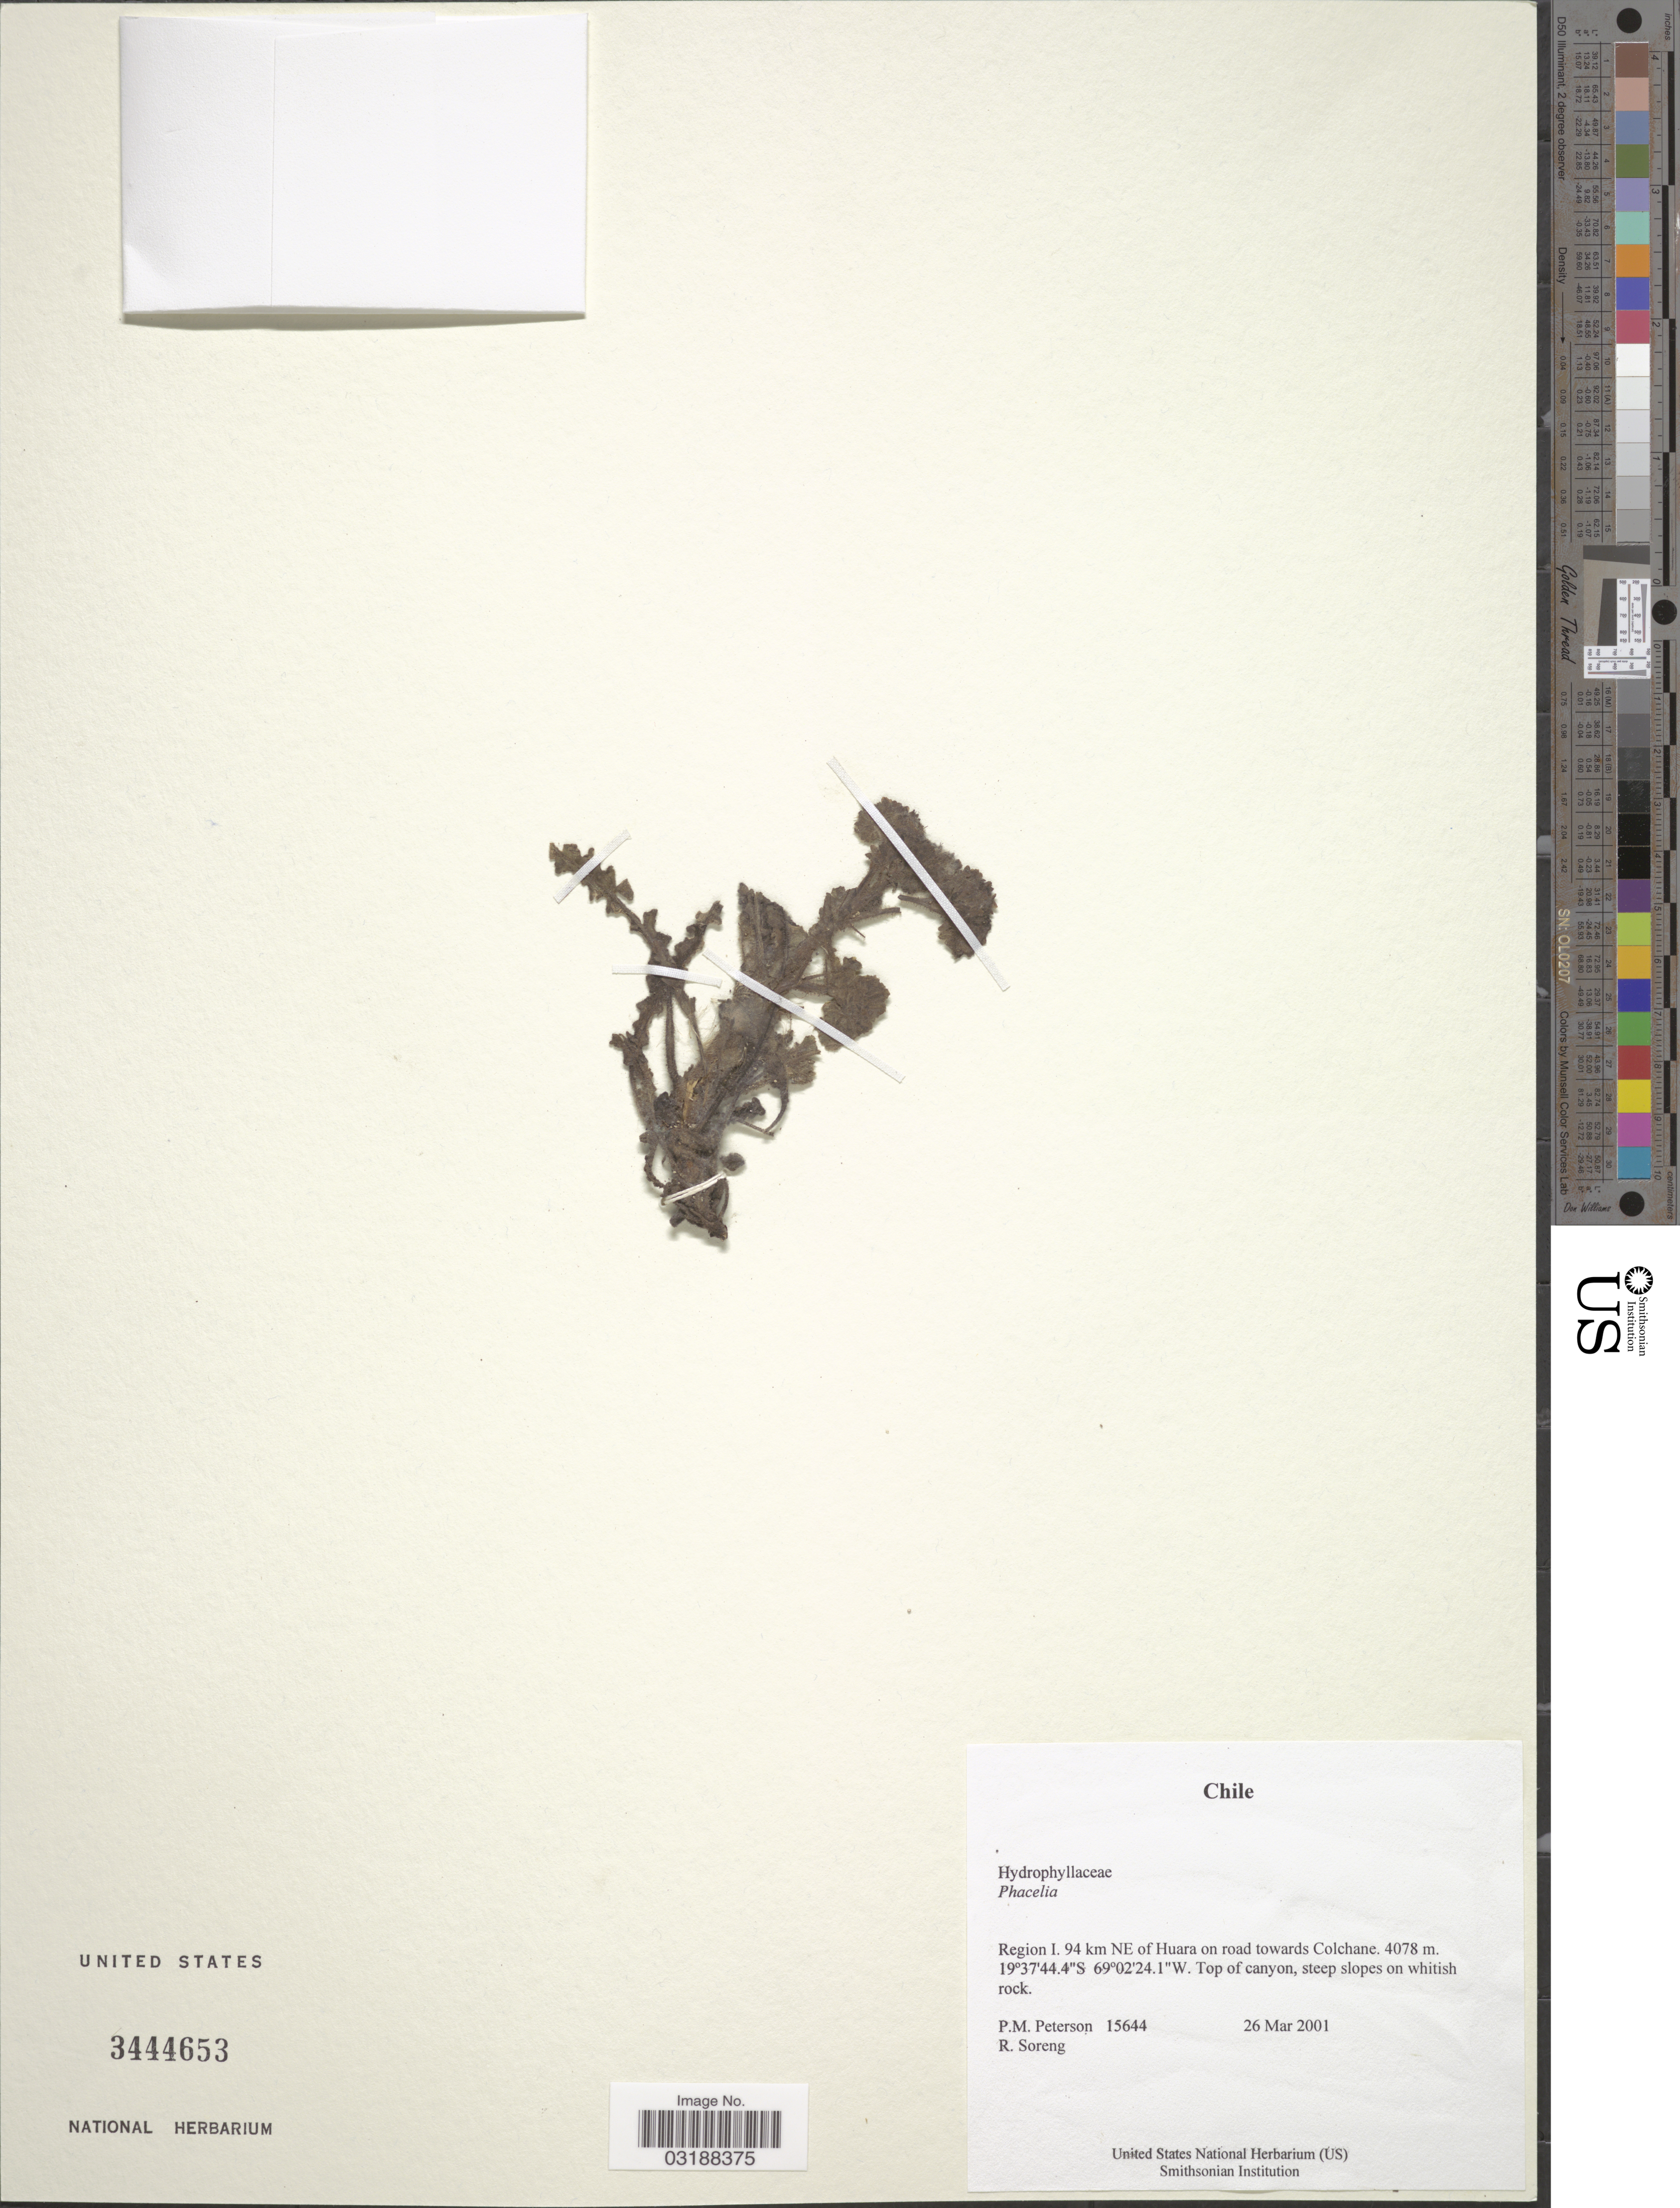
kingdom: Plantae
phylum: Tracheophyta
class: Magnoliopsida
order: Boraginales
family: Hydrophyllaceae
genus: Phacelia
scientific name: Phacelia sp.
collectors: P. M. Peterson & R. J. Soreng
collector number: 15644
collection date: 2001-03-26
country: Chile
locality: Region I. 94 km NE of Huara on road towards Colchane.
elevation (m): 4078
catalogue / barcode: US 3444653